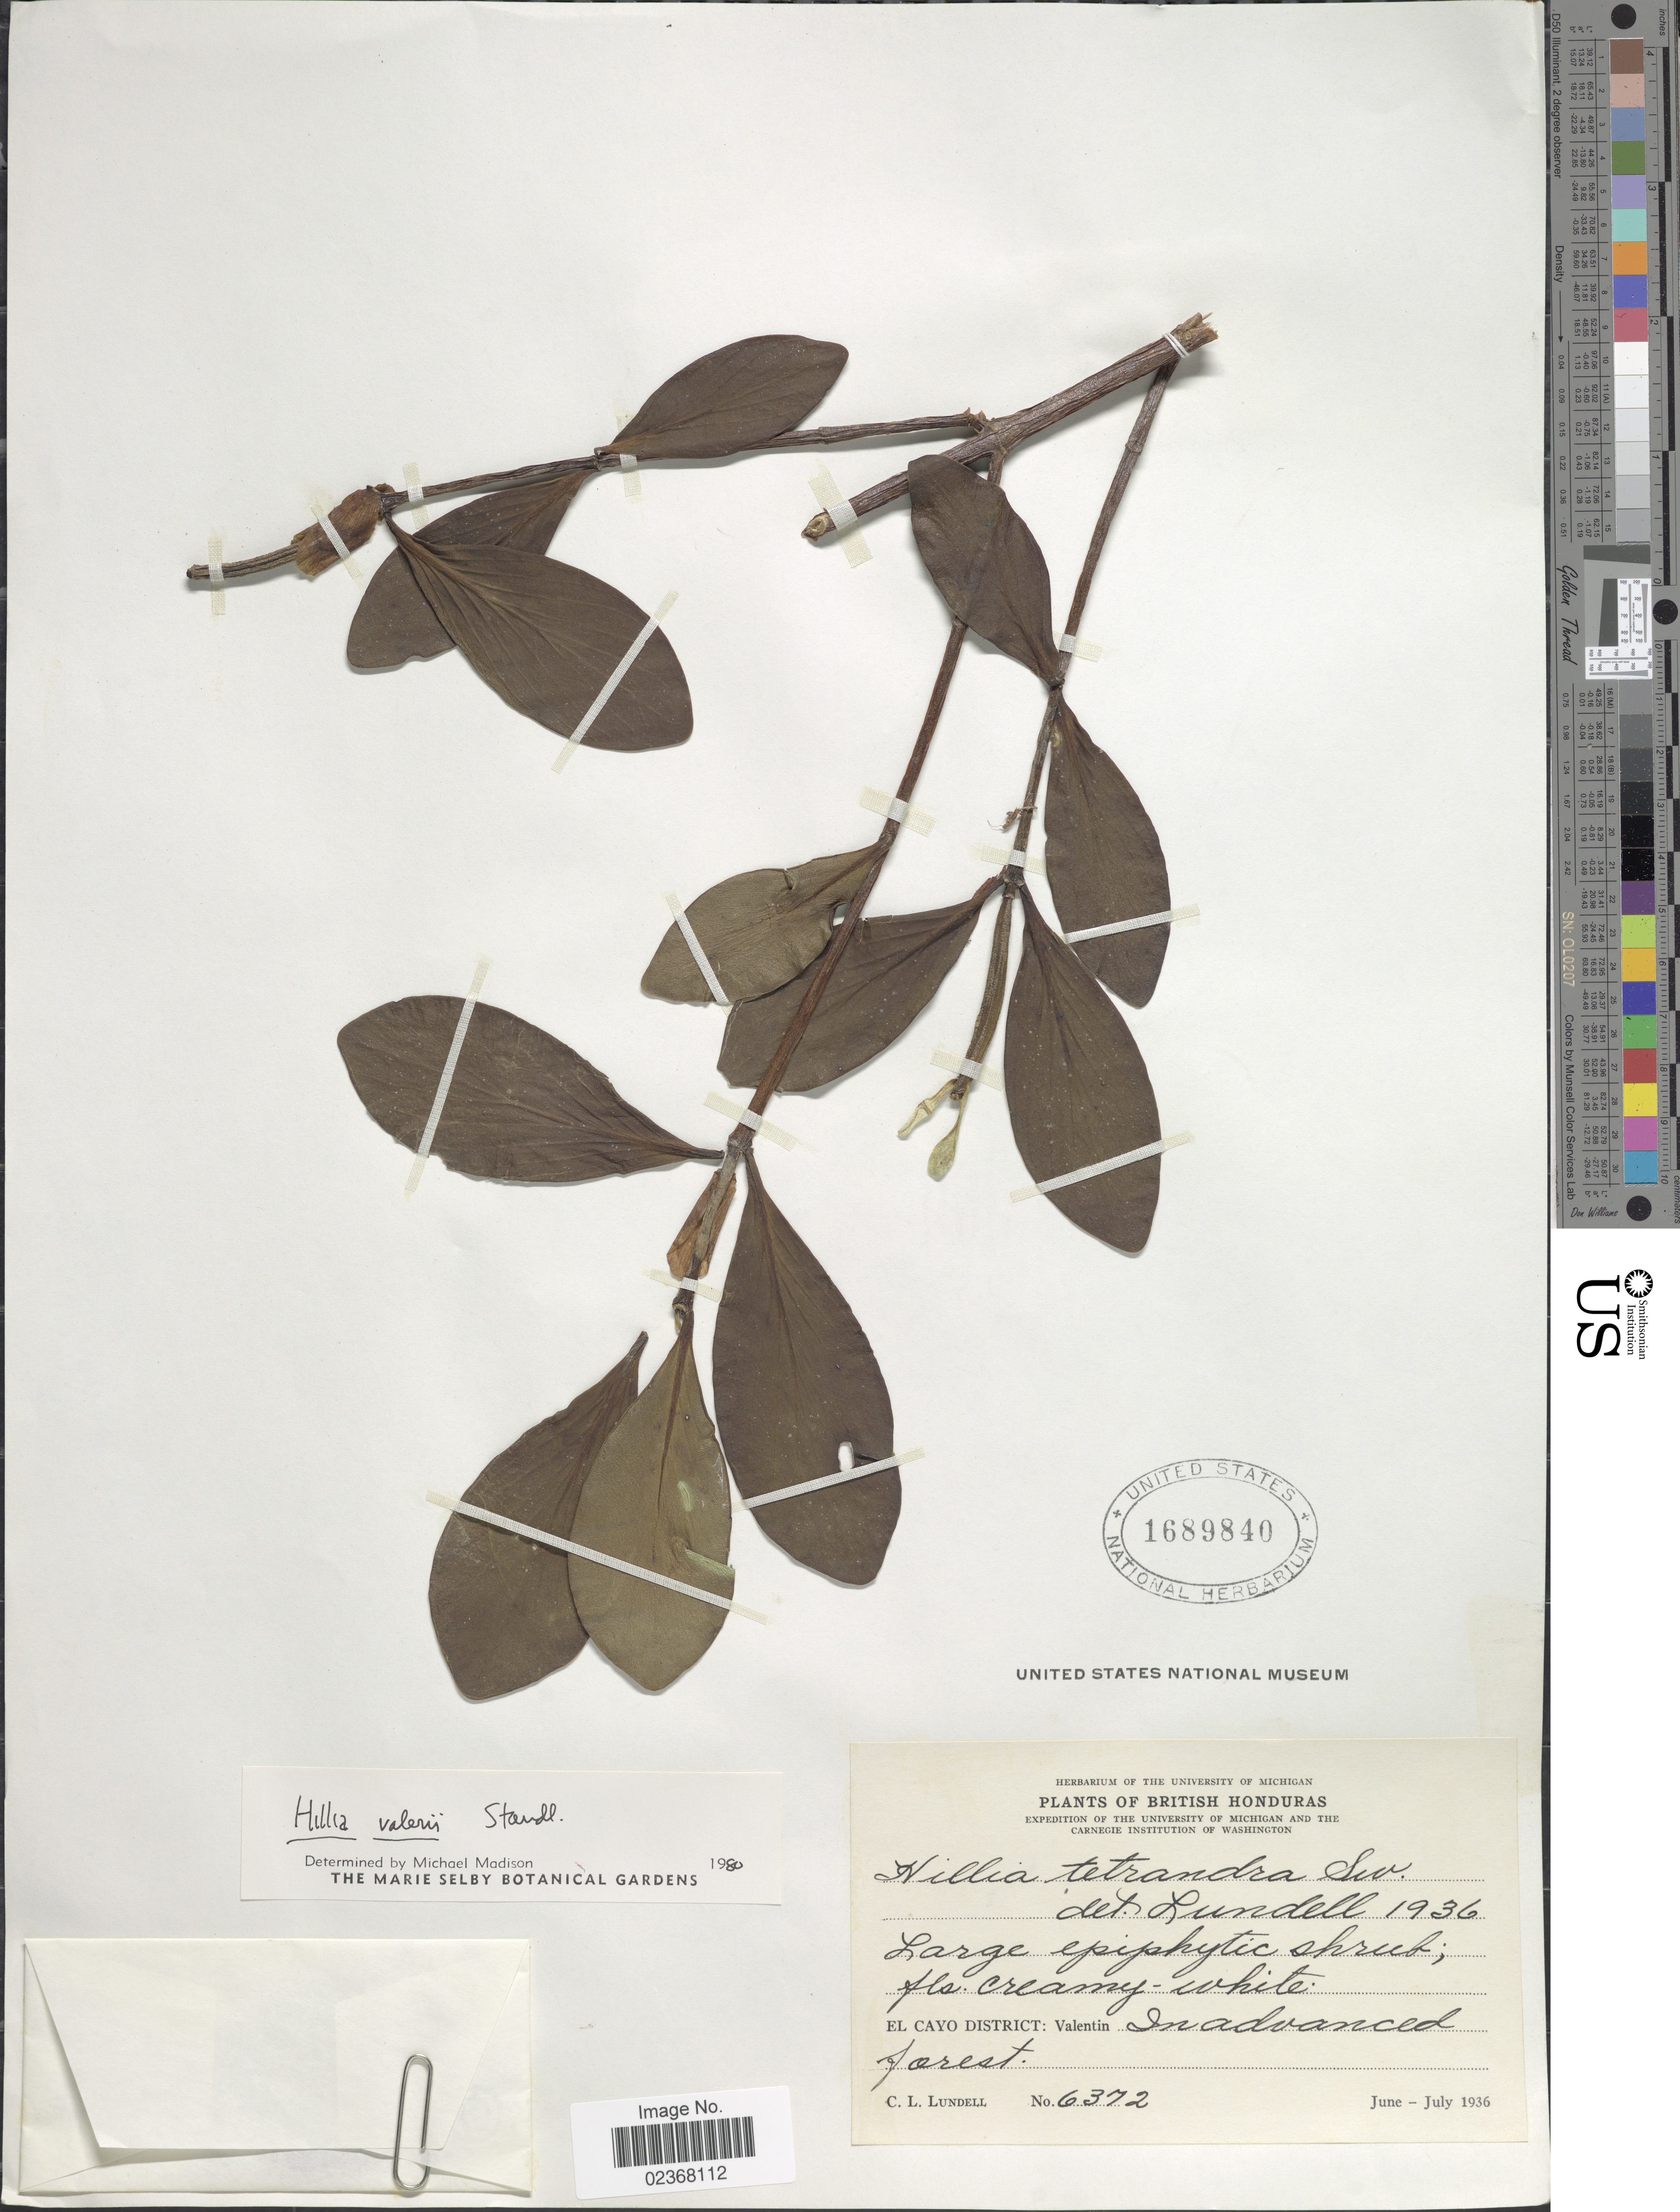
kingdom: Plantae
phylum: Tracheophyta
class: Magnoliopsida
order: Gentianales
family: Rubiaceae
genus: Cosmibuena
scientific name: Cosmibuena valerioi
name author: (Standl.) C.M. Taylor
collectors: C. L. Lundell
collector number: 6372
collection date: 1936-06/1936-07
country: Belize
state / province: Cayo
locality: El Cayo District: Valentin: in advanced, British Honduras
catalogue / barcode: US 1689840